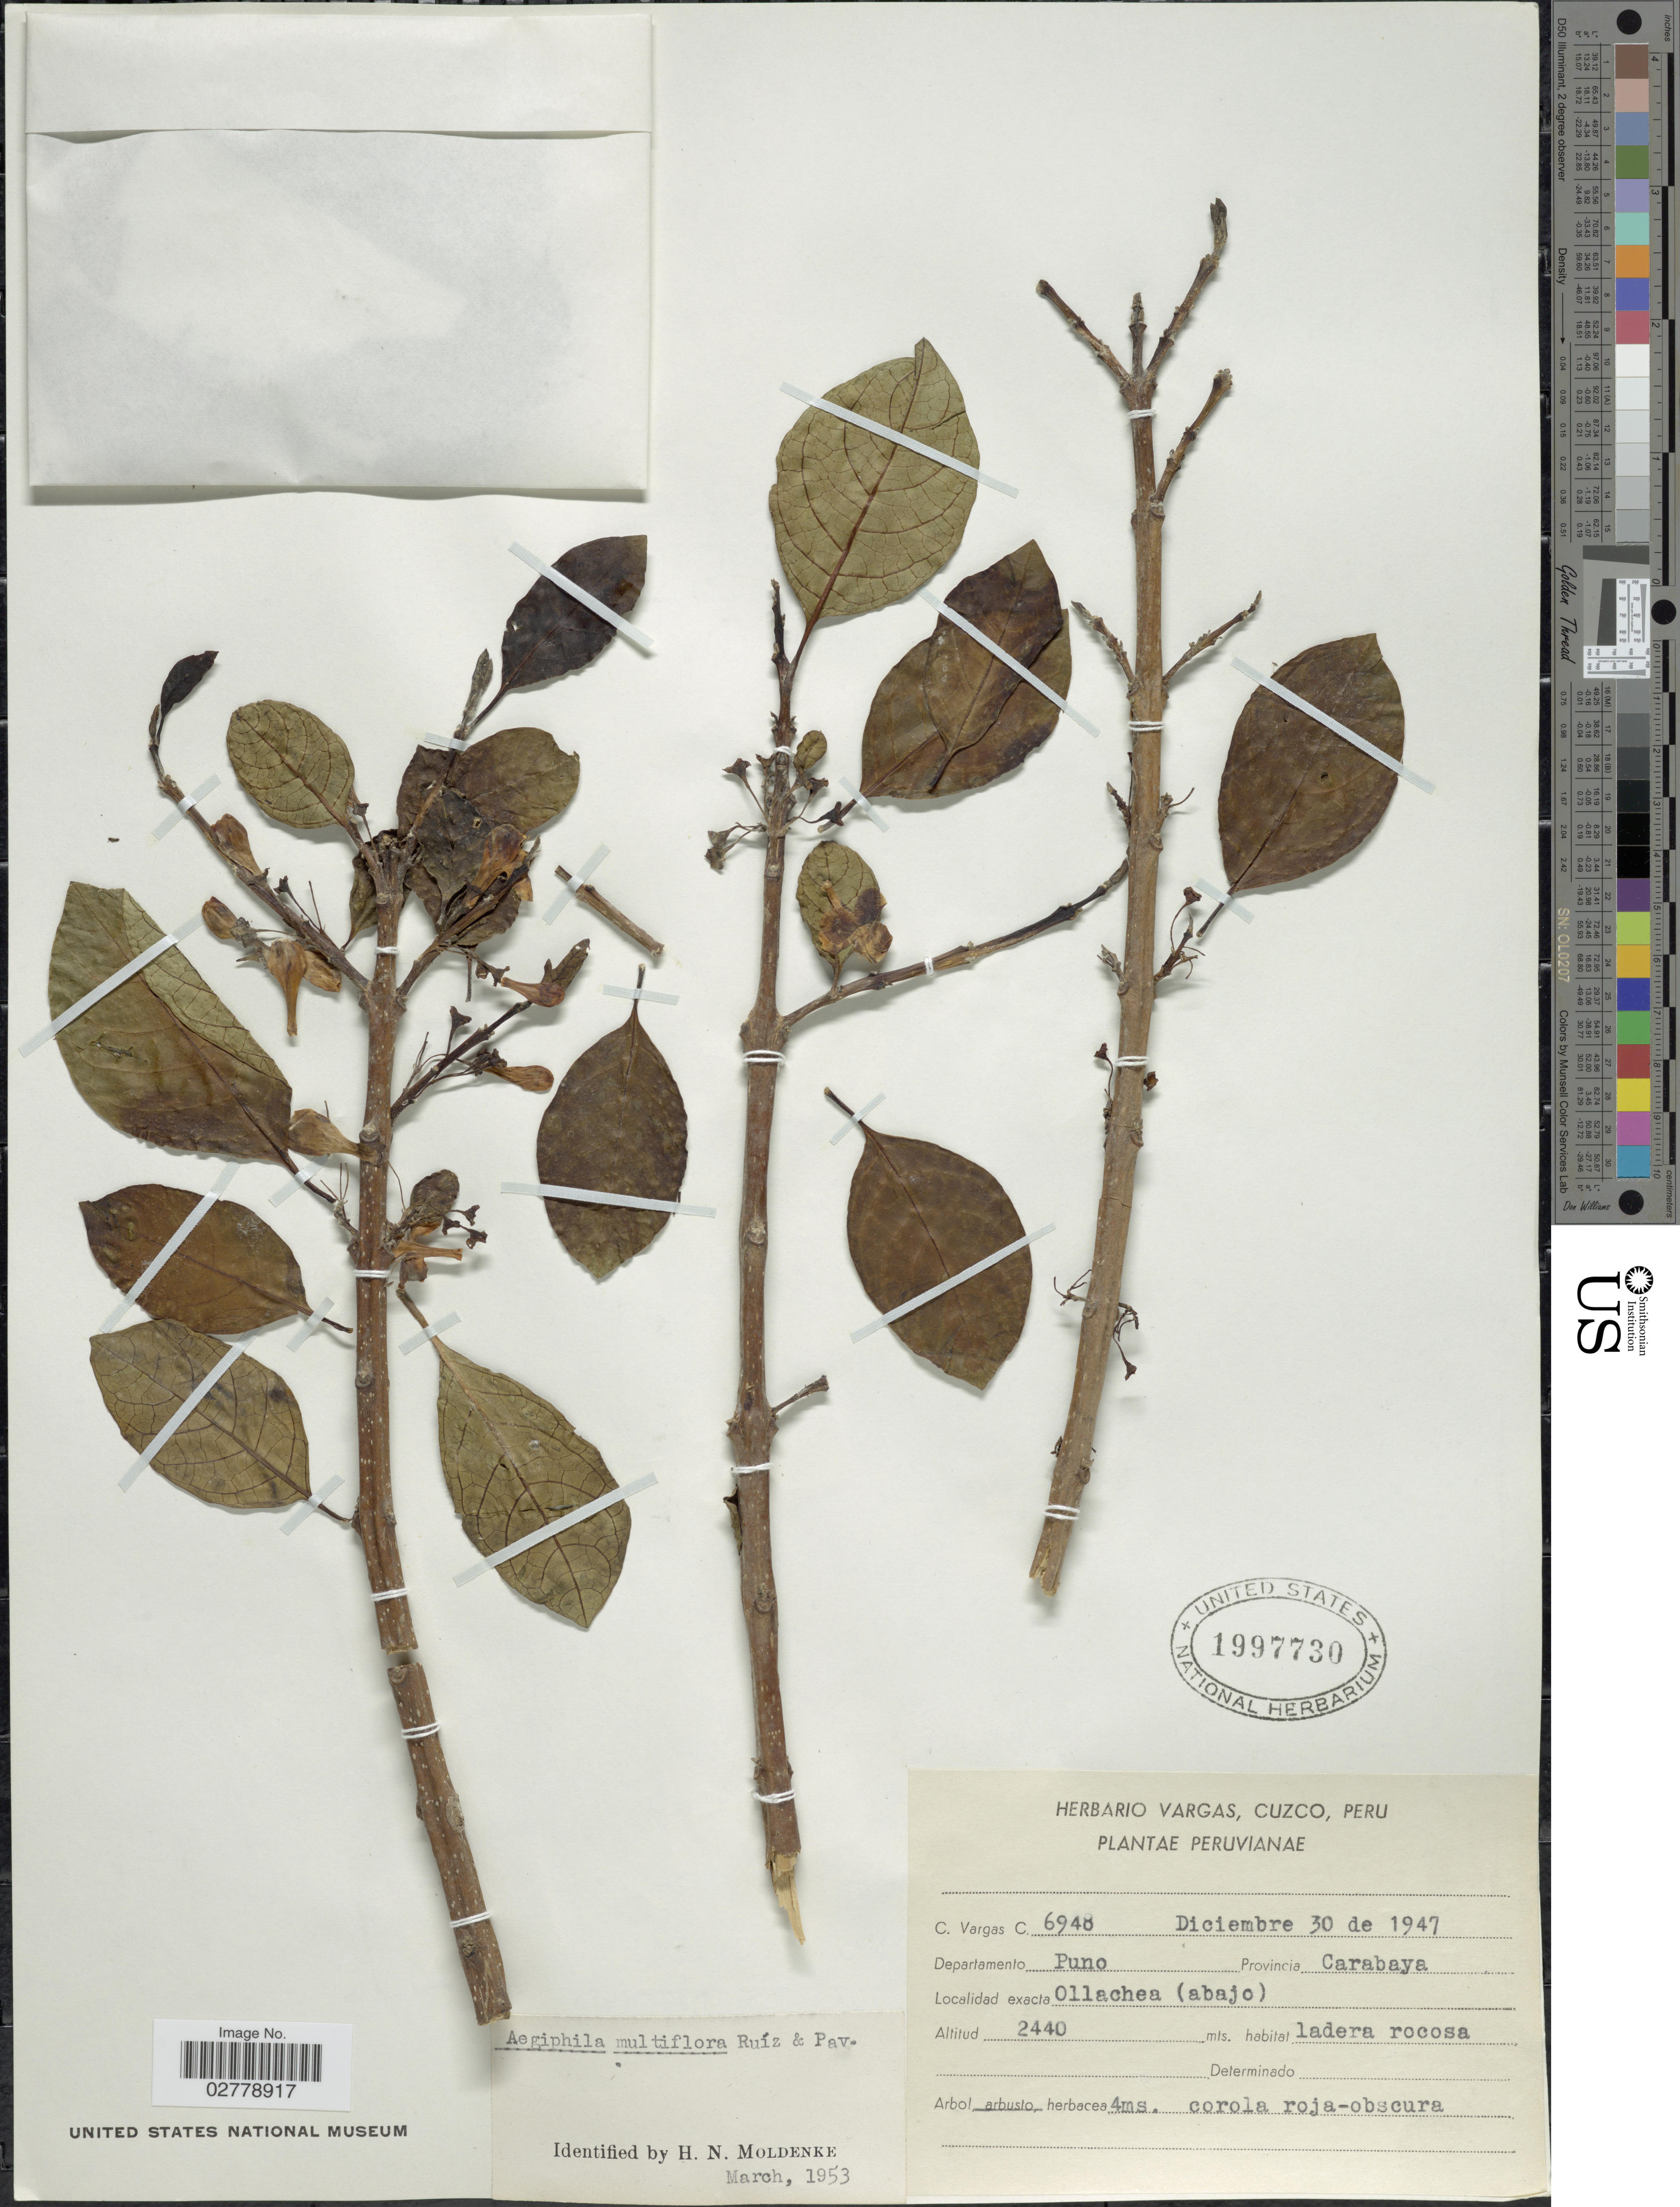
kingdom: Plantae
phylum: Tracheophyta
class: Magnoliopsida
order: Lamiales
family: Lamiaceae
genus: Aegiphila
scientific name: Aegiphila multiflora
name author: Ruiz & Pav.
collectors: C. Vargas Calderón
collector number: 6948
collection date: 1947-12-30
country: Peru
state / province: Puno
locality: Departamento Puno. Provincia Carabaya. Ollachea (abajo).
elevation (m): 2440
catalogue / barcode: US 1997730